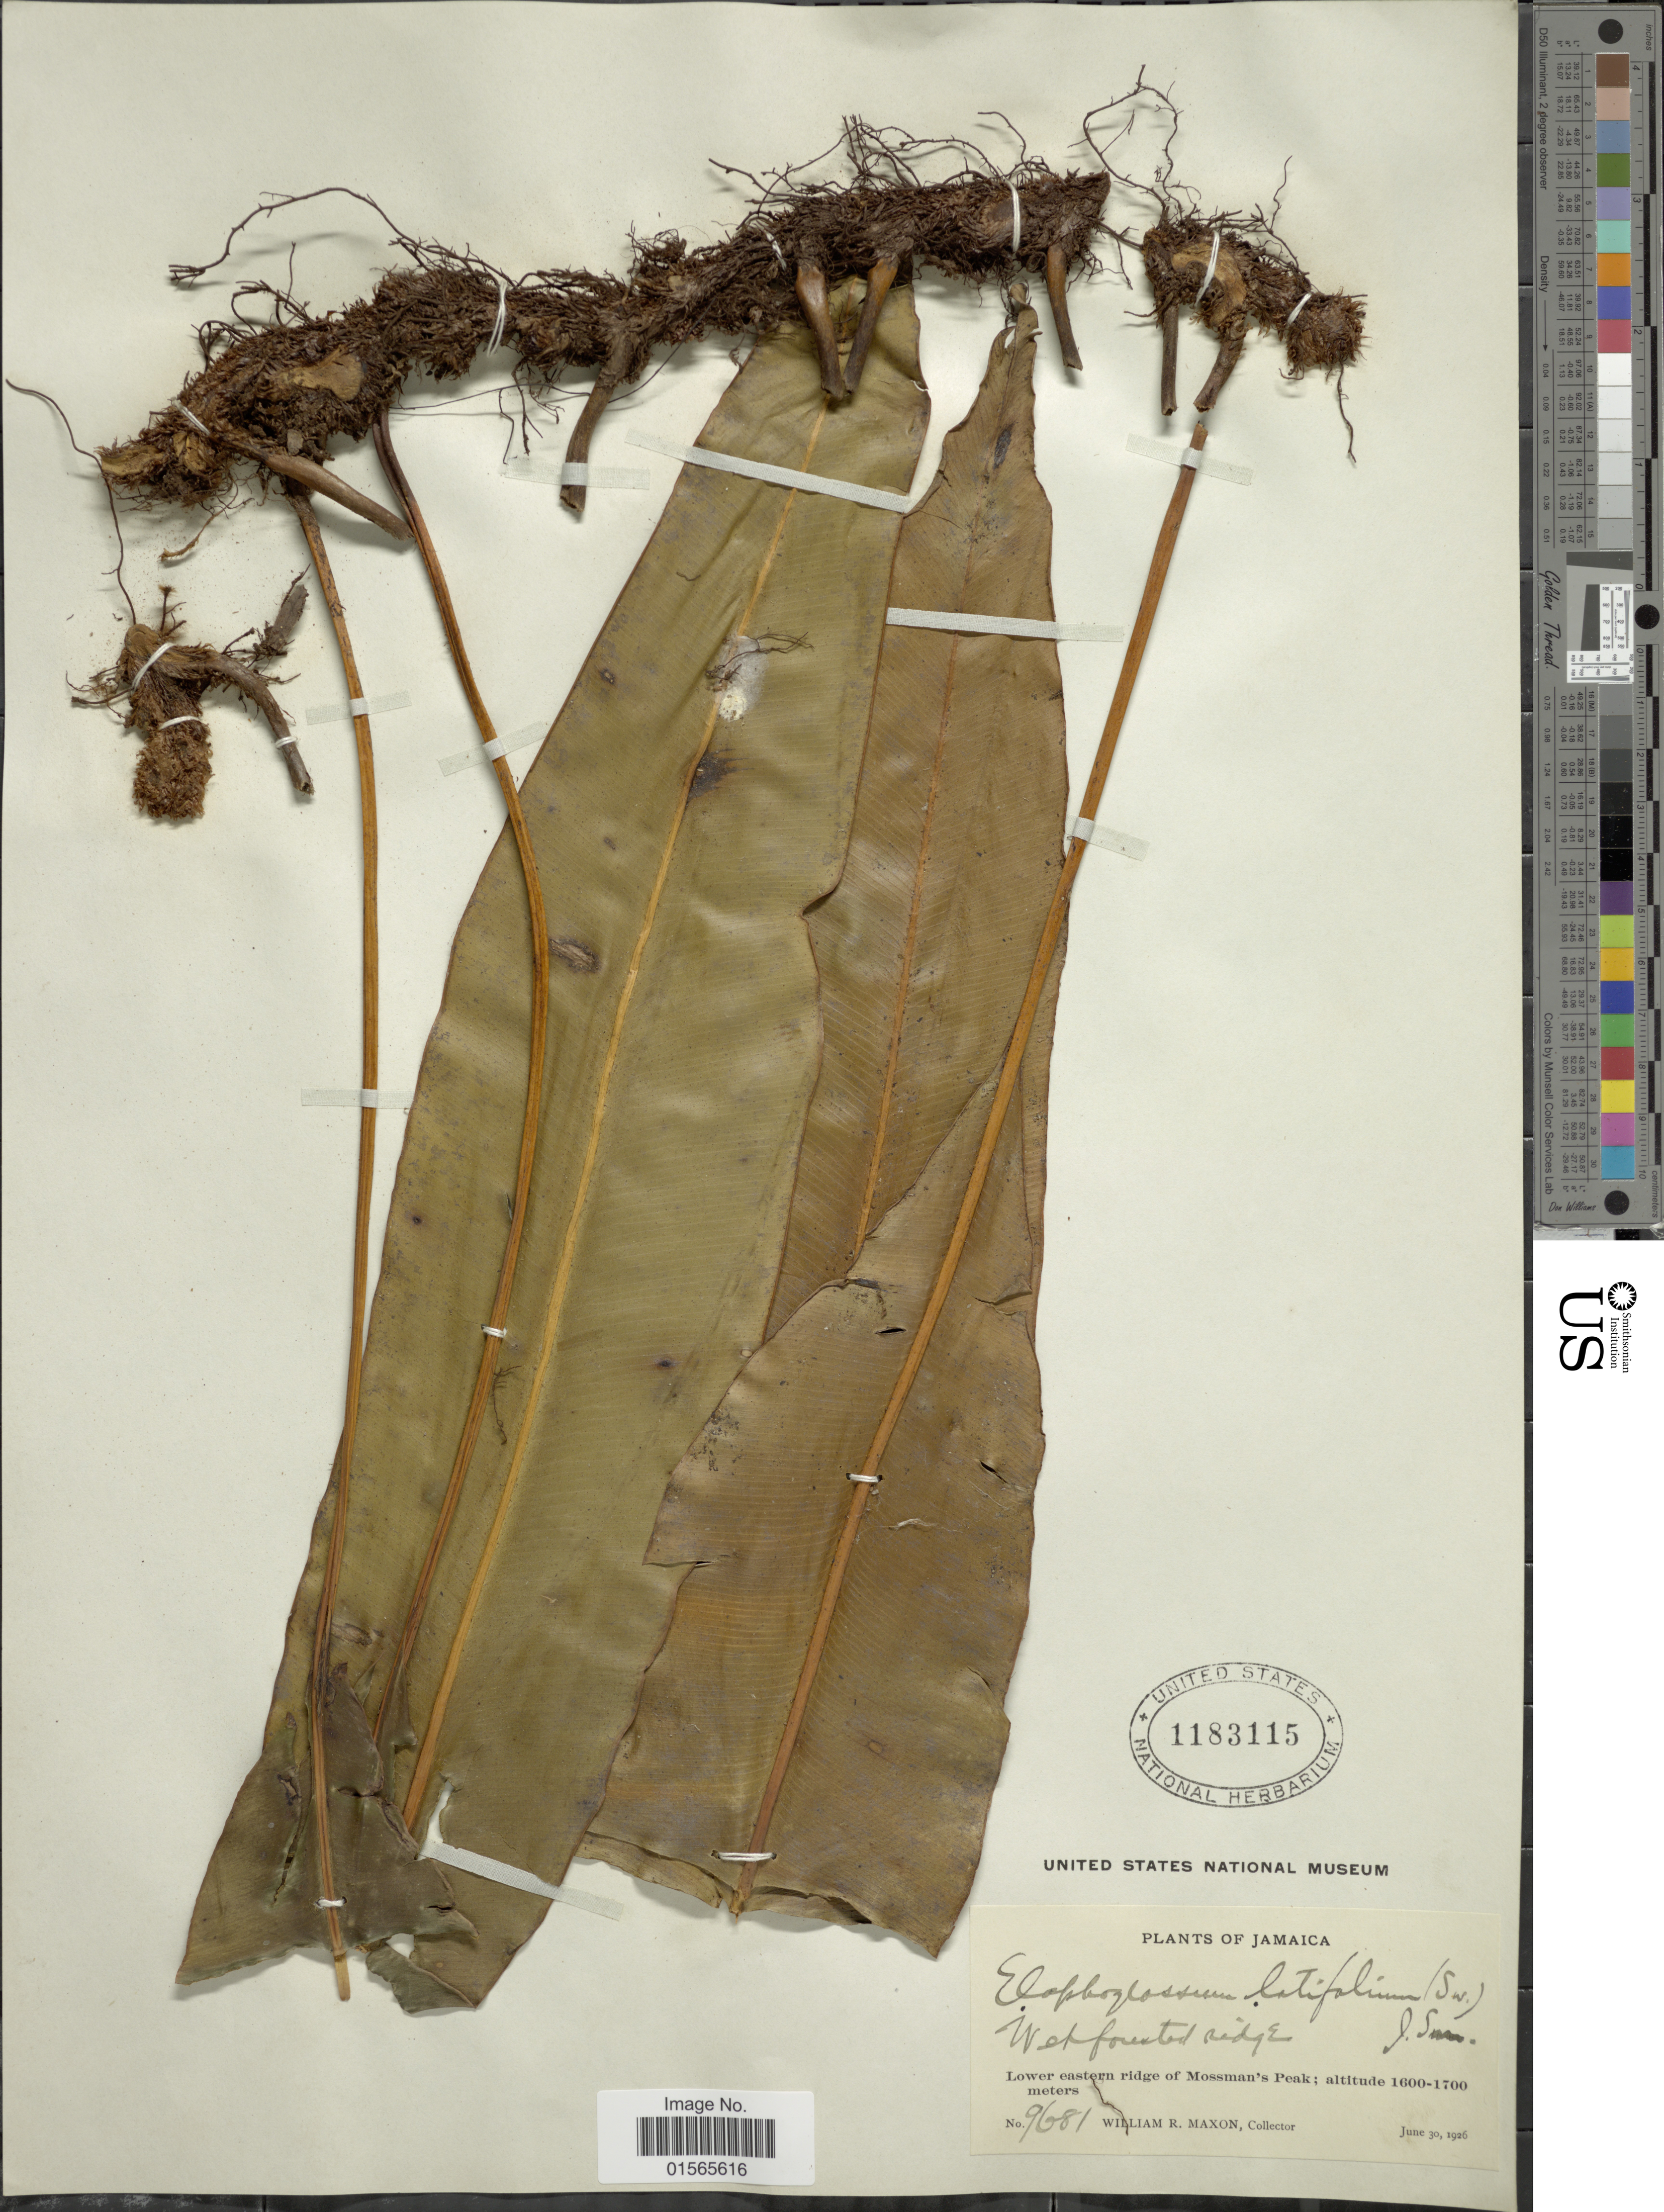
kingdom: Plantae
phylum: Tracheophyta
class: Polypodiopsida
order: Polypodiales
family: Dryopteridaceae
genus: Elaphoglossum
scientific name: Elaphoglossum latifolium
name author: (Sw.) J. Sm.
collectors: W. R. Maxon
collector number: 9681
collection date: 1926-06-30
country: Jamaica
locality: Lower eastern ridge of Mossman's Peak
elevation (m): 1600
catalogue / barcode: US 1183115